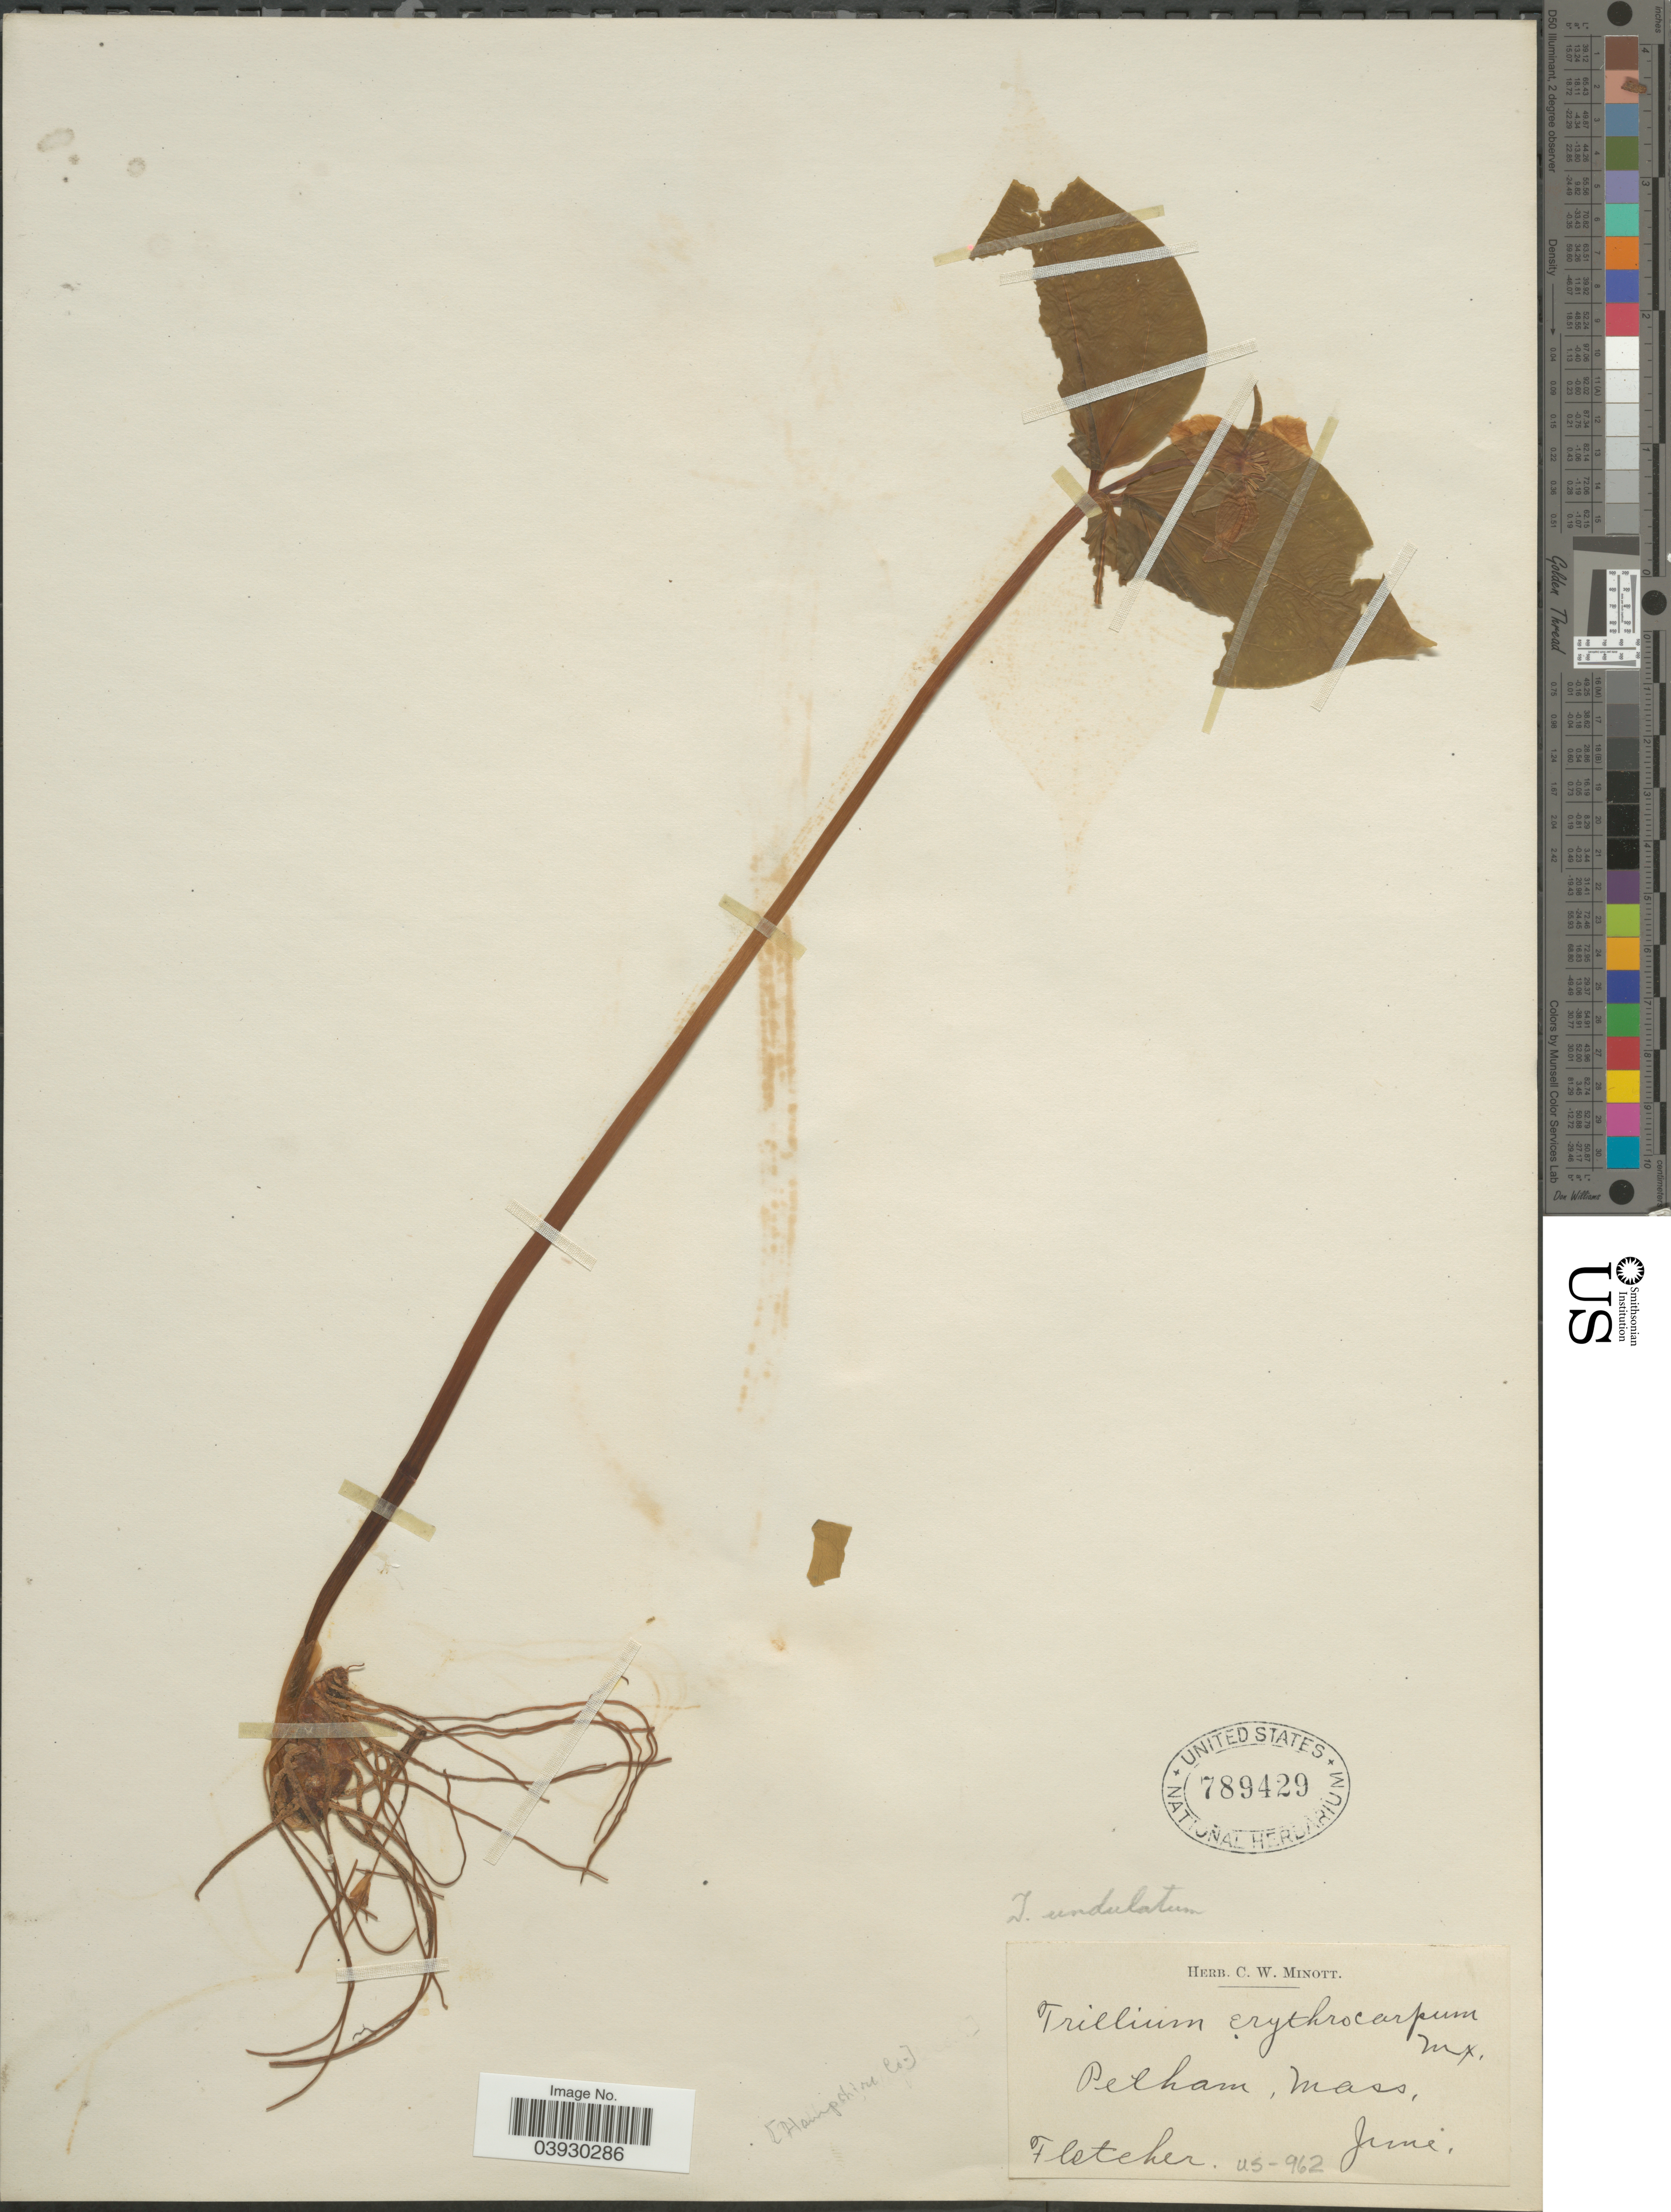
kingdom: Plantae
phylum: Tracheophyta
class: Liliopsida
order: Liliales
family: Melanthiaceae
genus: Trillium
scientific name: Trillium undulatum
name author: Willd.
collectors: -. Fletcher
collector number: US-962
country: United States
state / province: Massachusetts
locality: Petham. Hampshire Co.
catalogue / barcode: US 789429